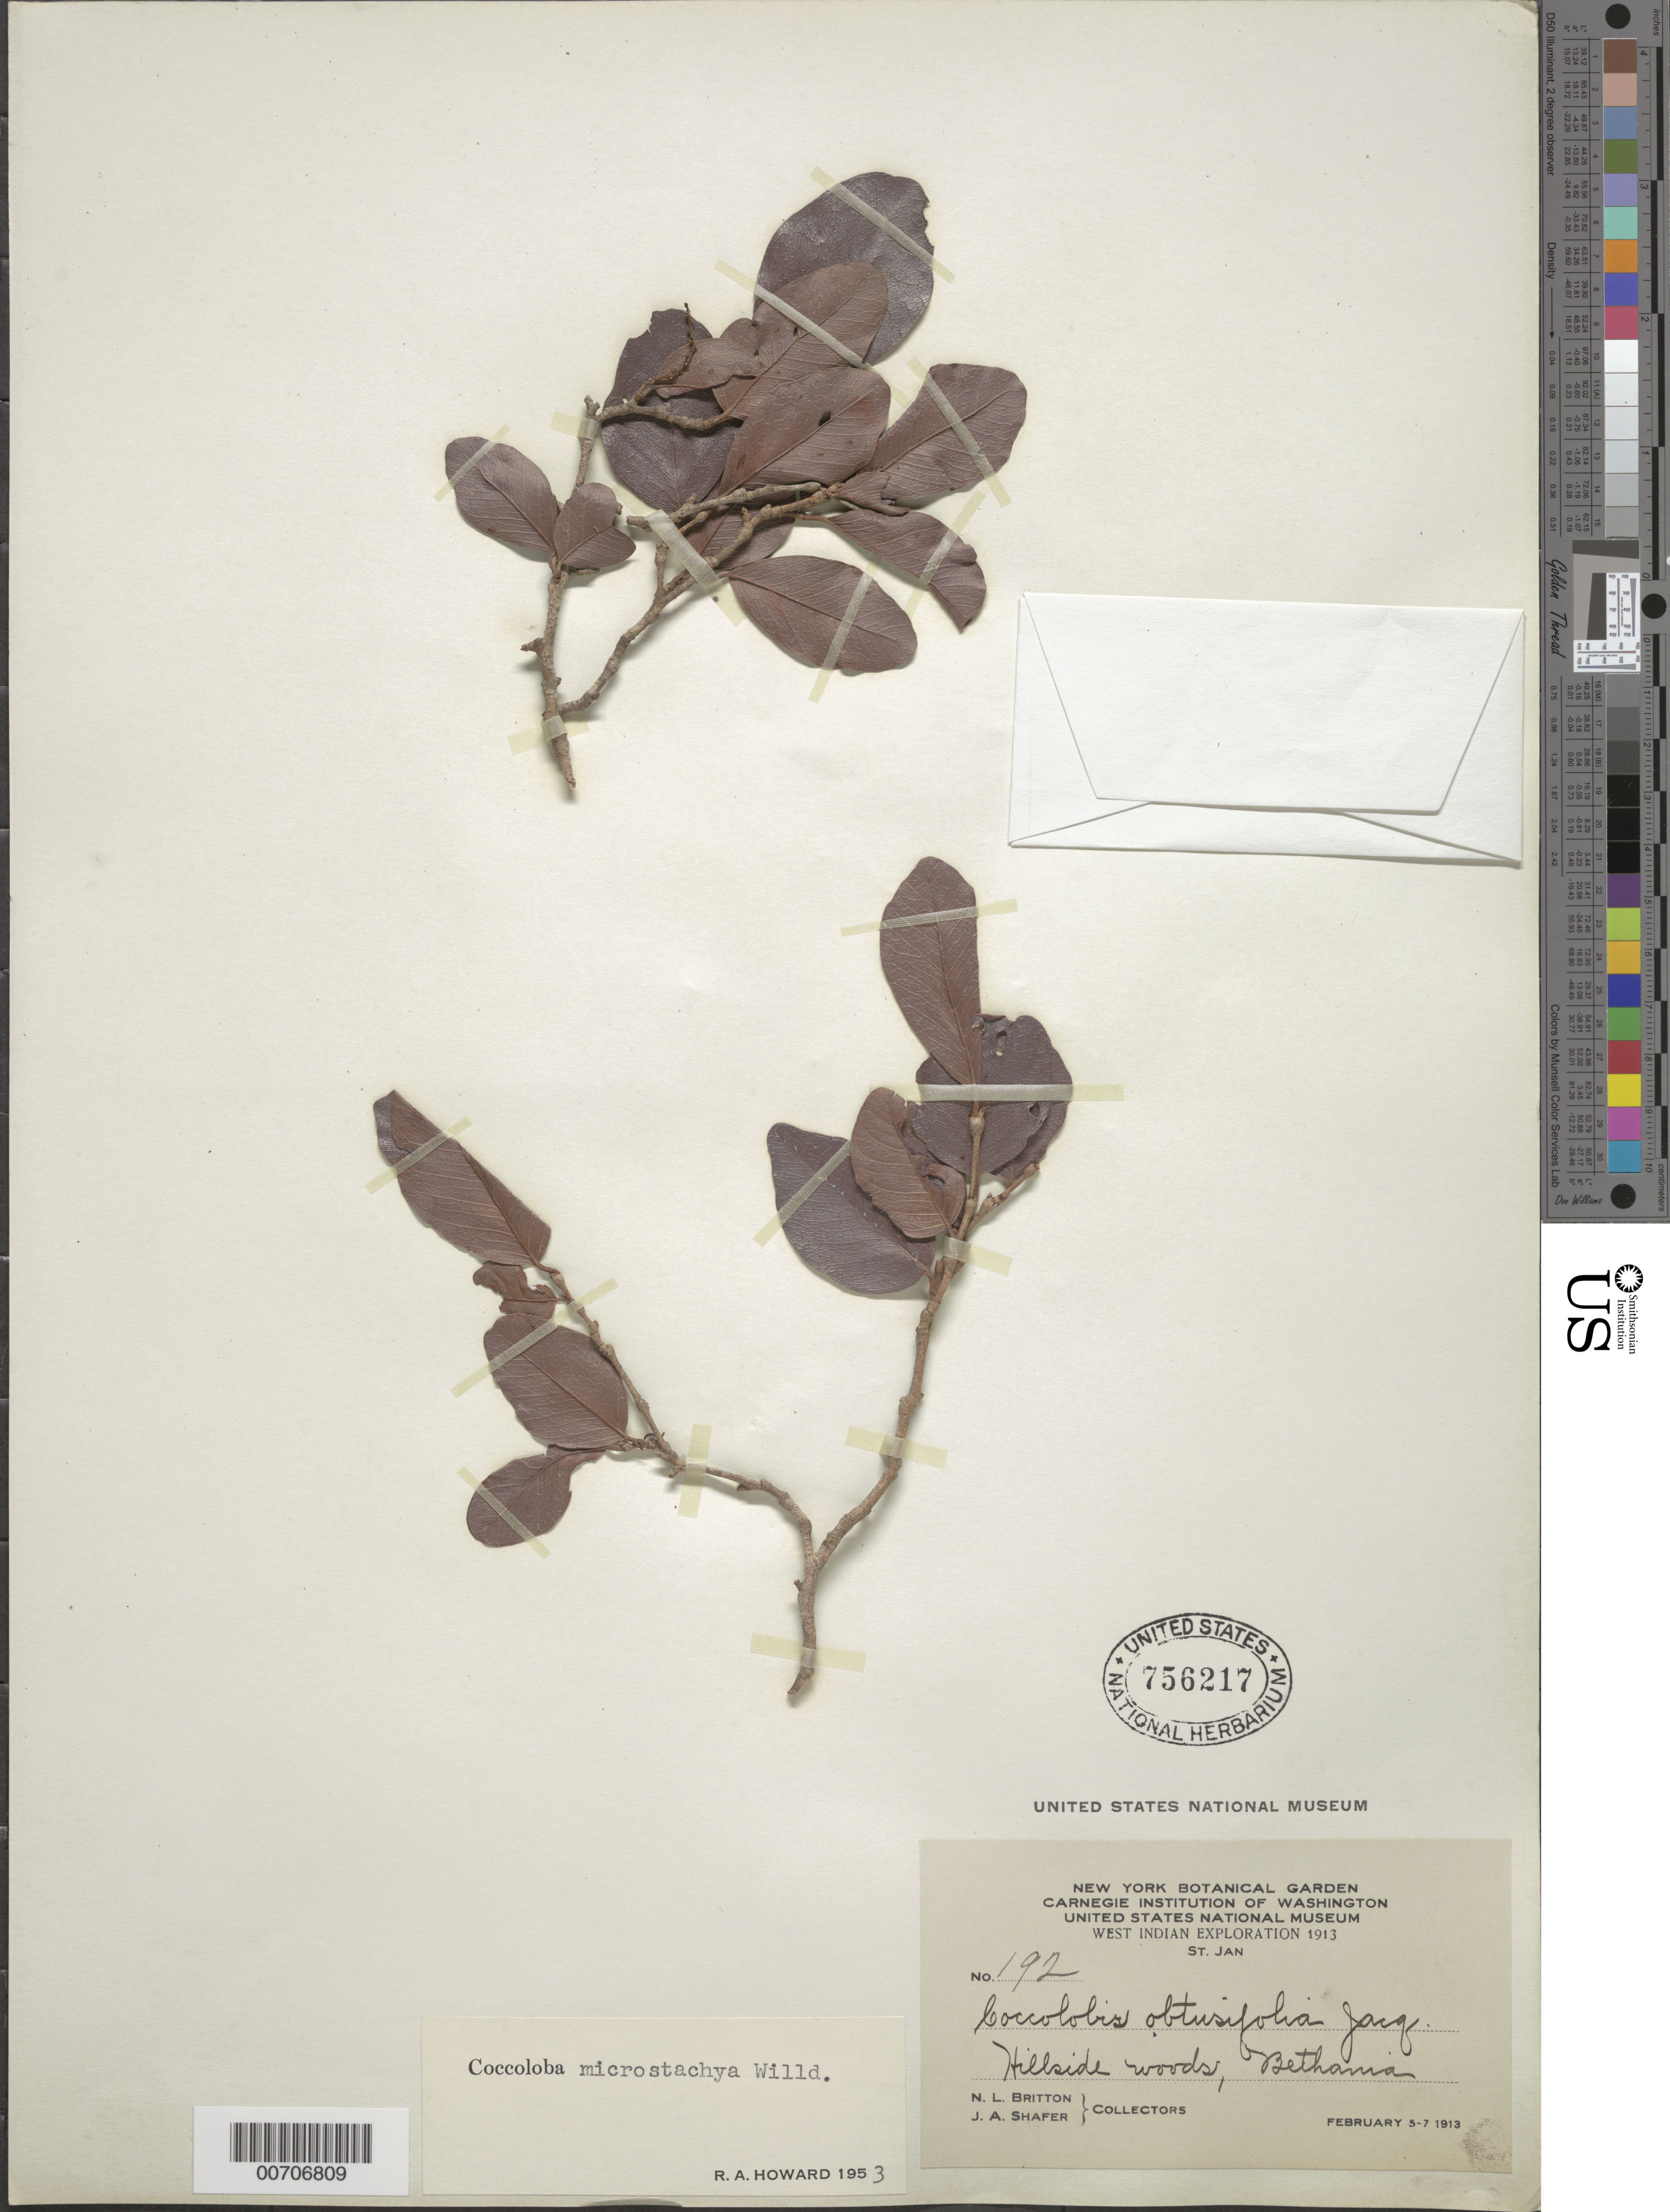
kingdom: Plantae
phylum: Tracheophyta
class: Magnoliopsida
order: Caryophyllales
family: Polygonaceae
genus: Coccoloba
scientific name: Coccoloba microstachya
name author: Willd.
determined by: Howard, R. A.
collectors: N. Britton & J. A. Shafer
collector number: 192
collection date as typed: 05 Feb 1913 to 07 Feb 1913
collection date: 1913-02-05/1913-02-07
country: U.S. Virgin Islands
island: St. John Island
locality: Bethania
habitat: Hillside woods.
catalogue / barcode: US 756217